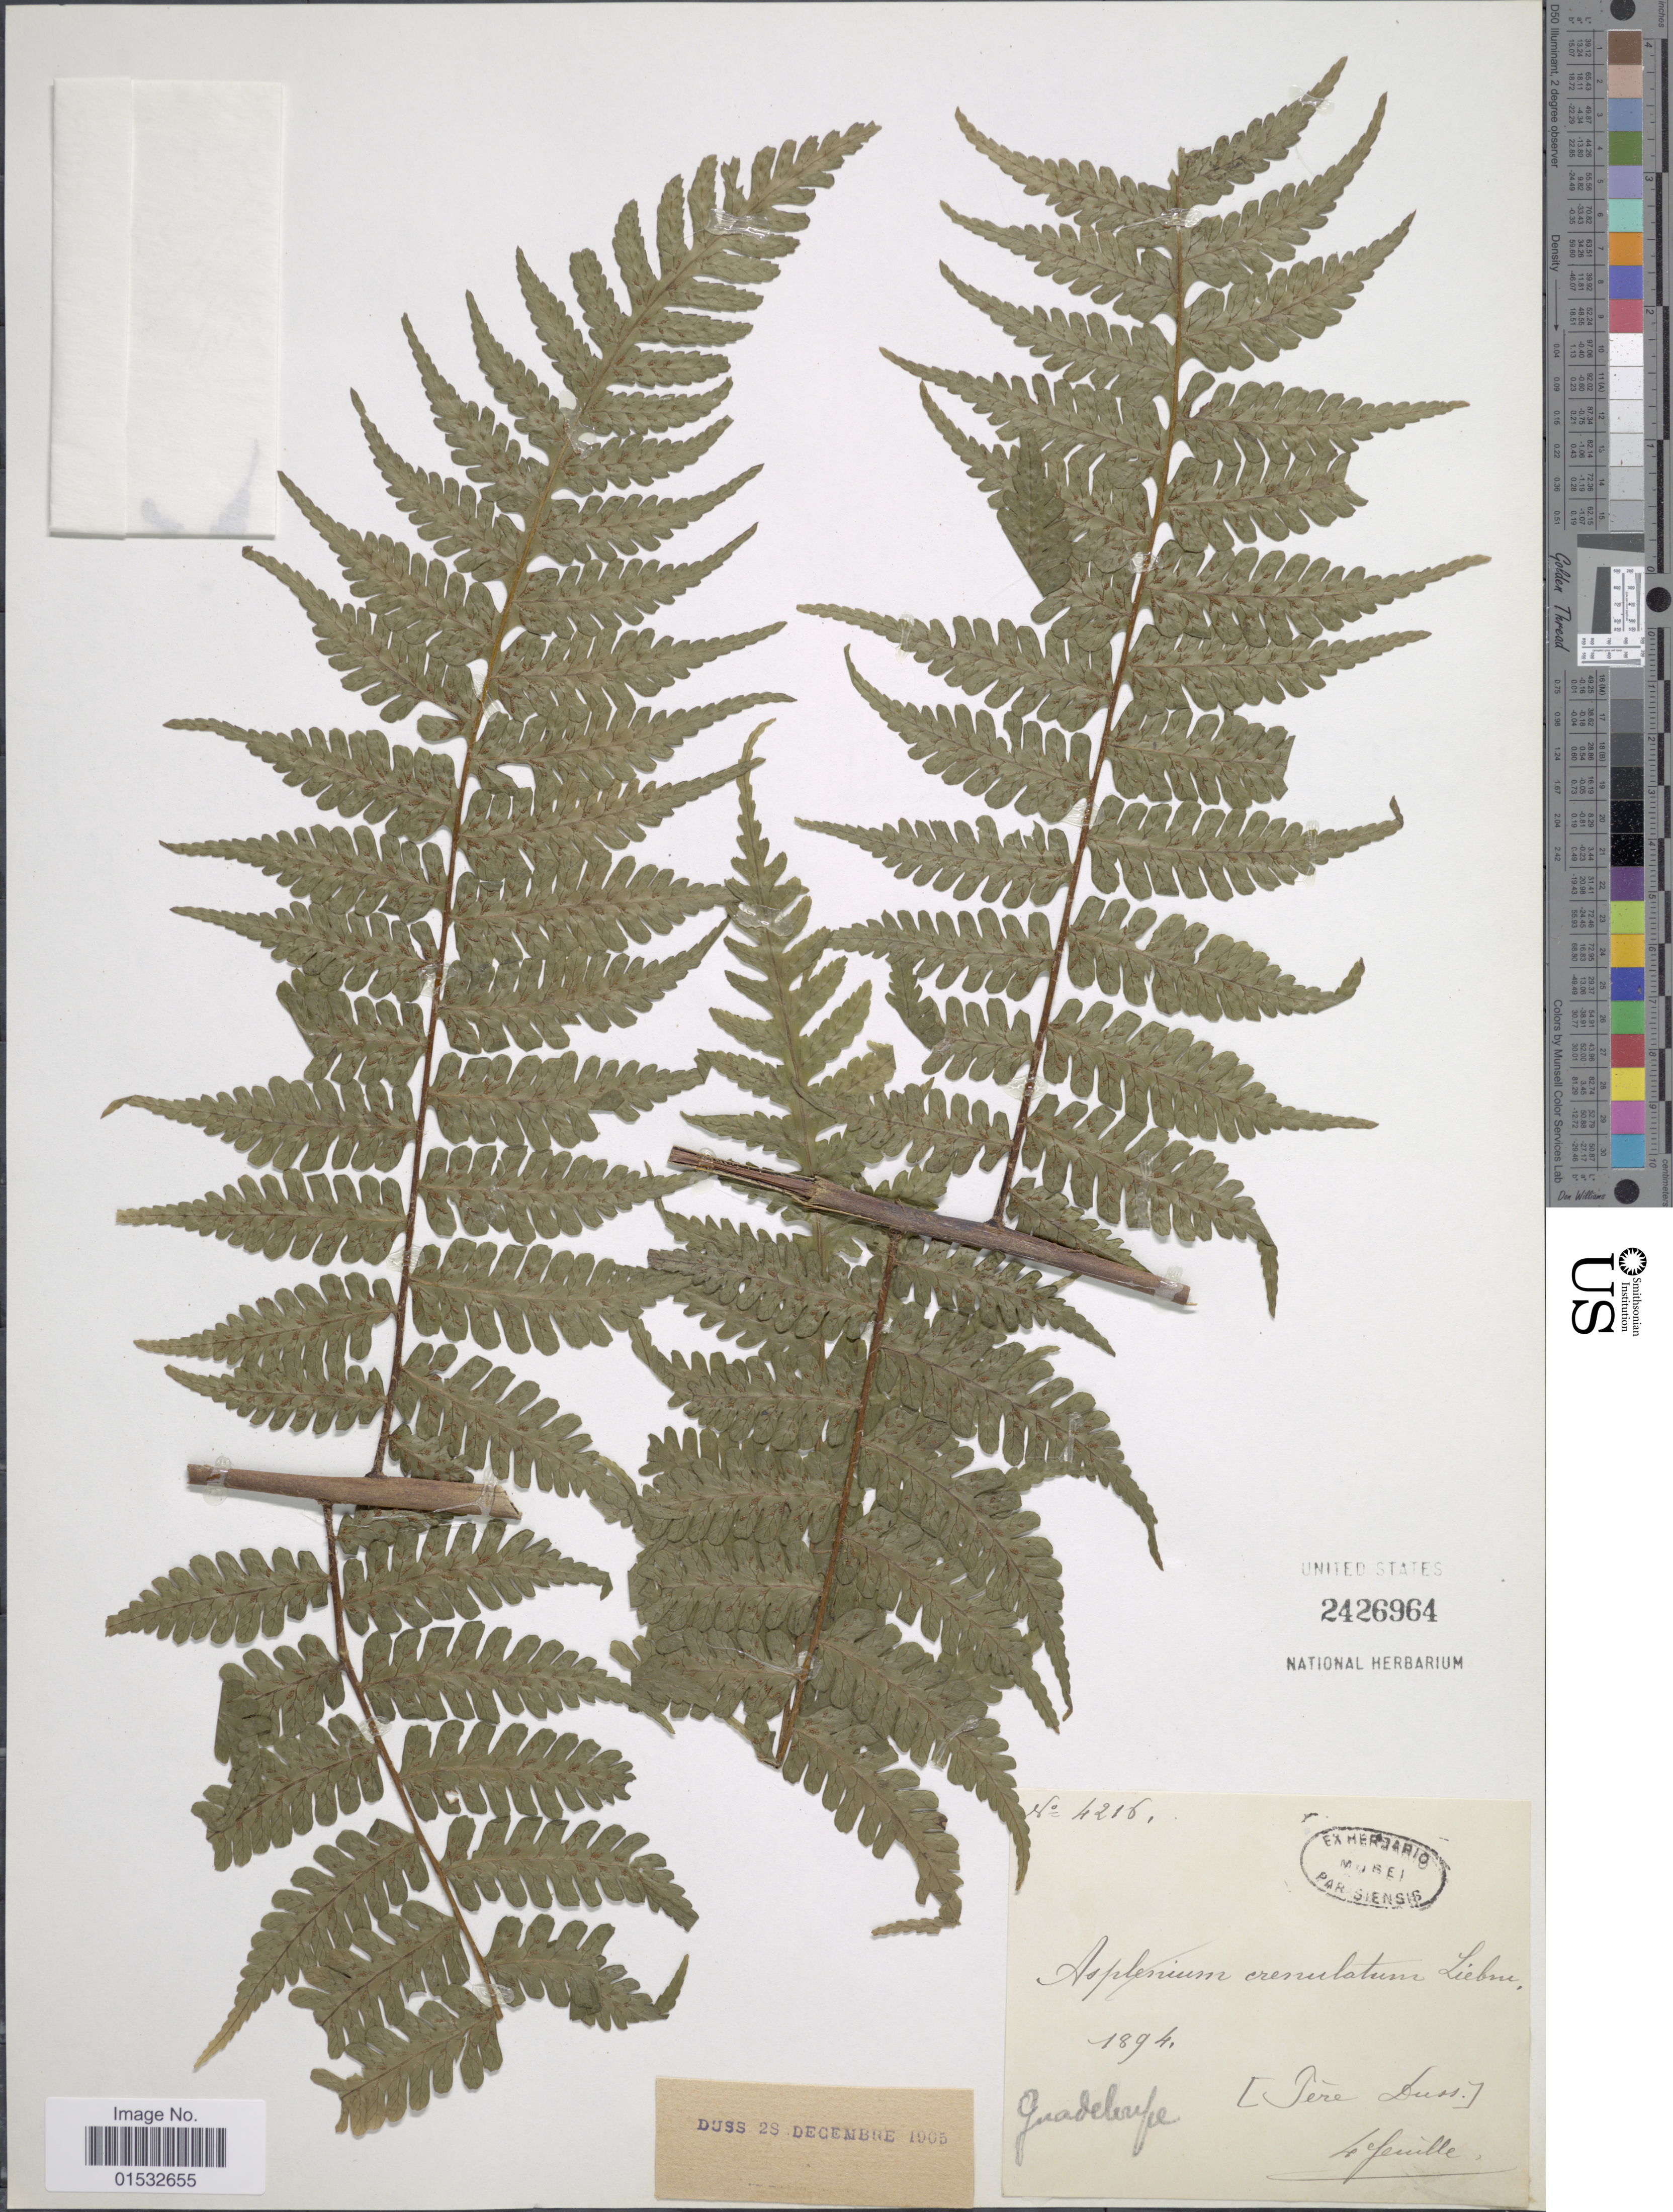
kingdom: Plantae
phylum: Tracheophyta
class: Polypodiopsida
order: Polypodiales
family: Athyriaceae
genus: Diplazium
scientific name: Diplazium sp.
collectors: Père Duss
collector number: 4216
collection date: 1894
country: Guadeloupe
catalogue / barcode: US 2426964